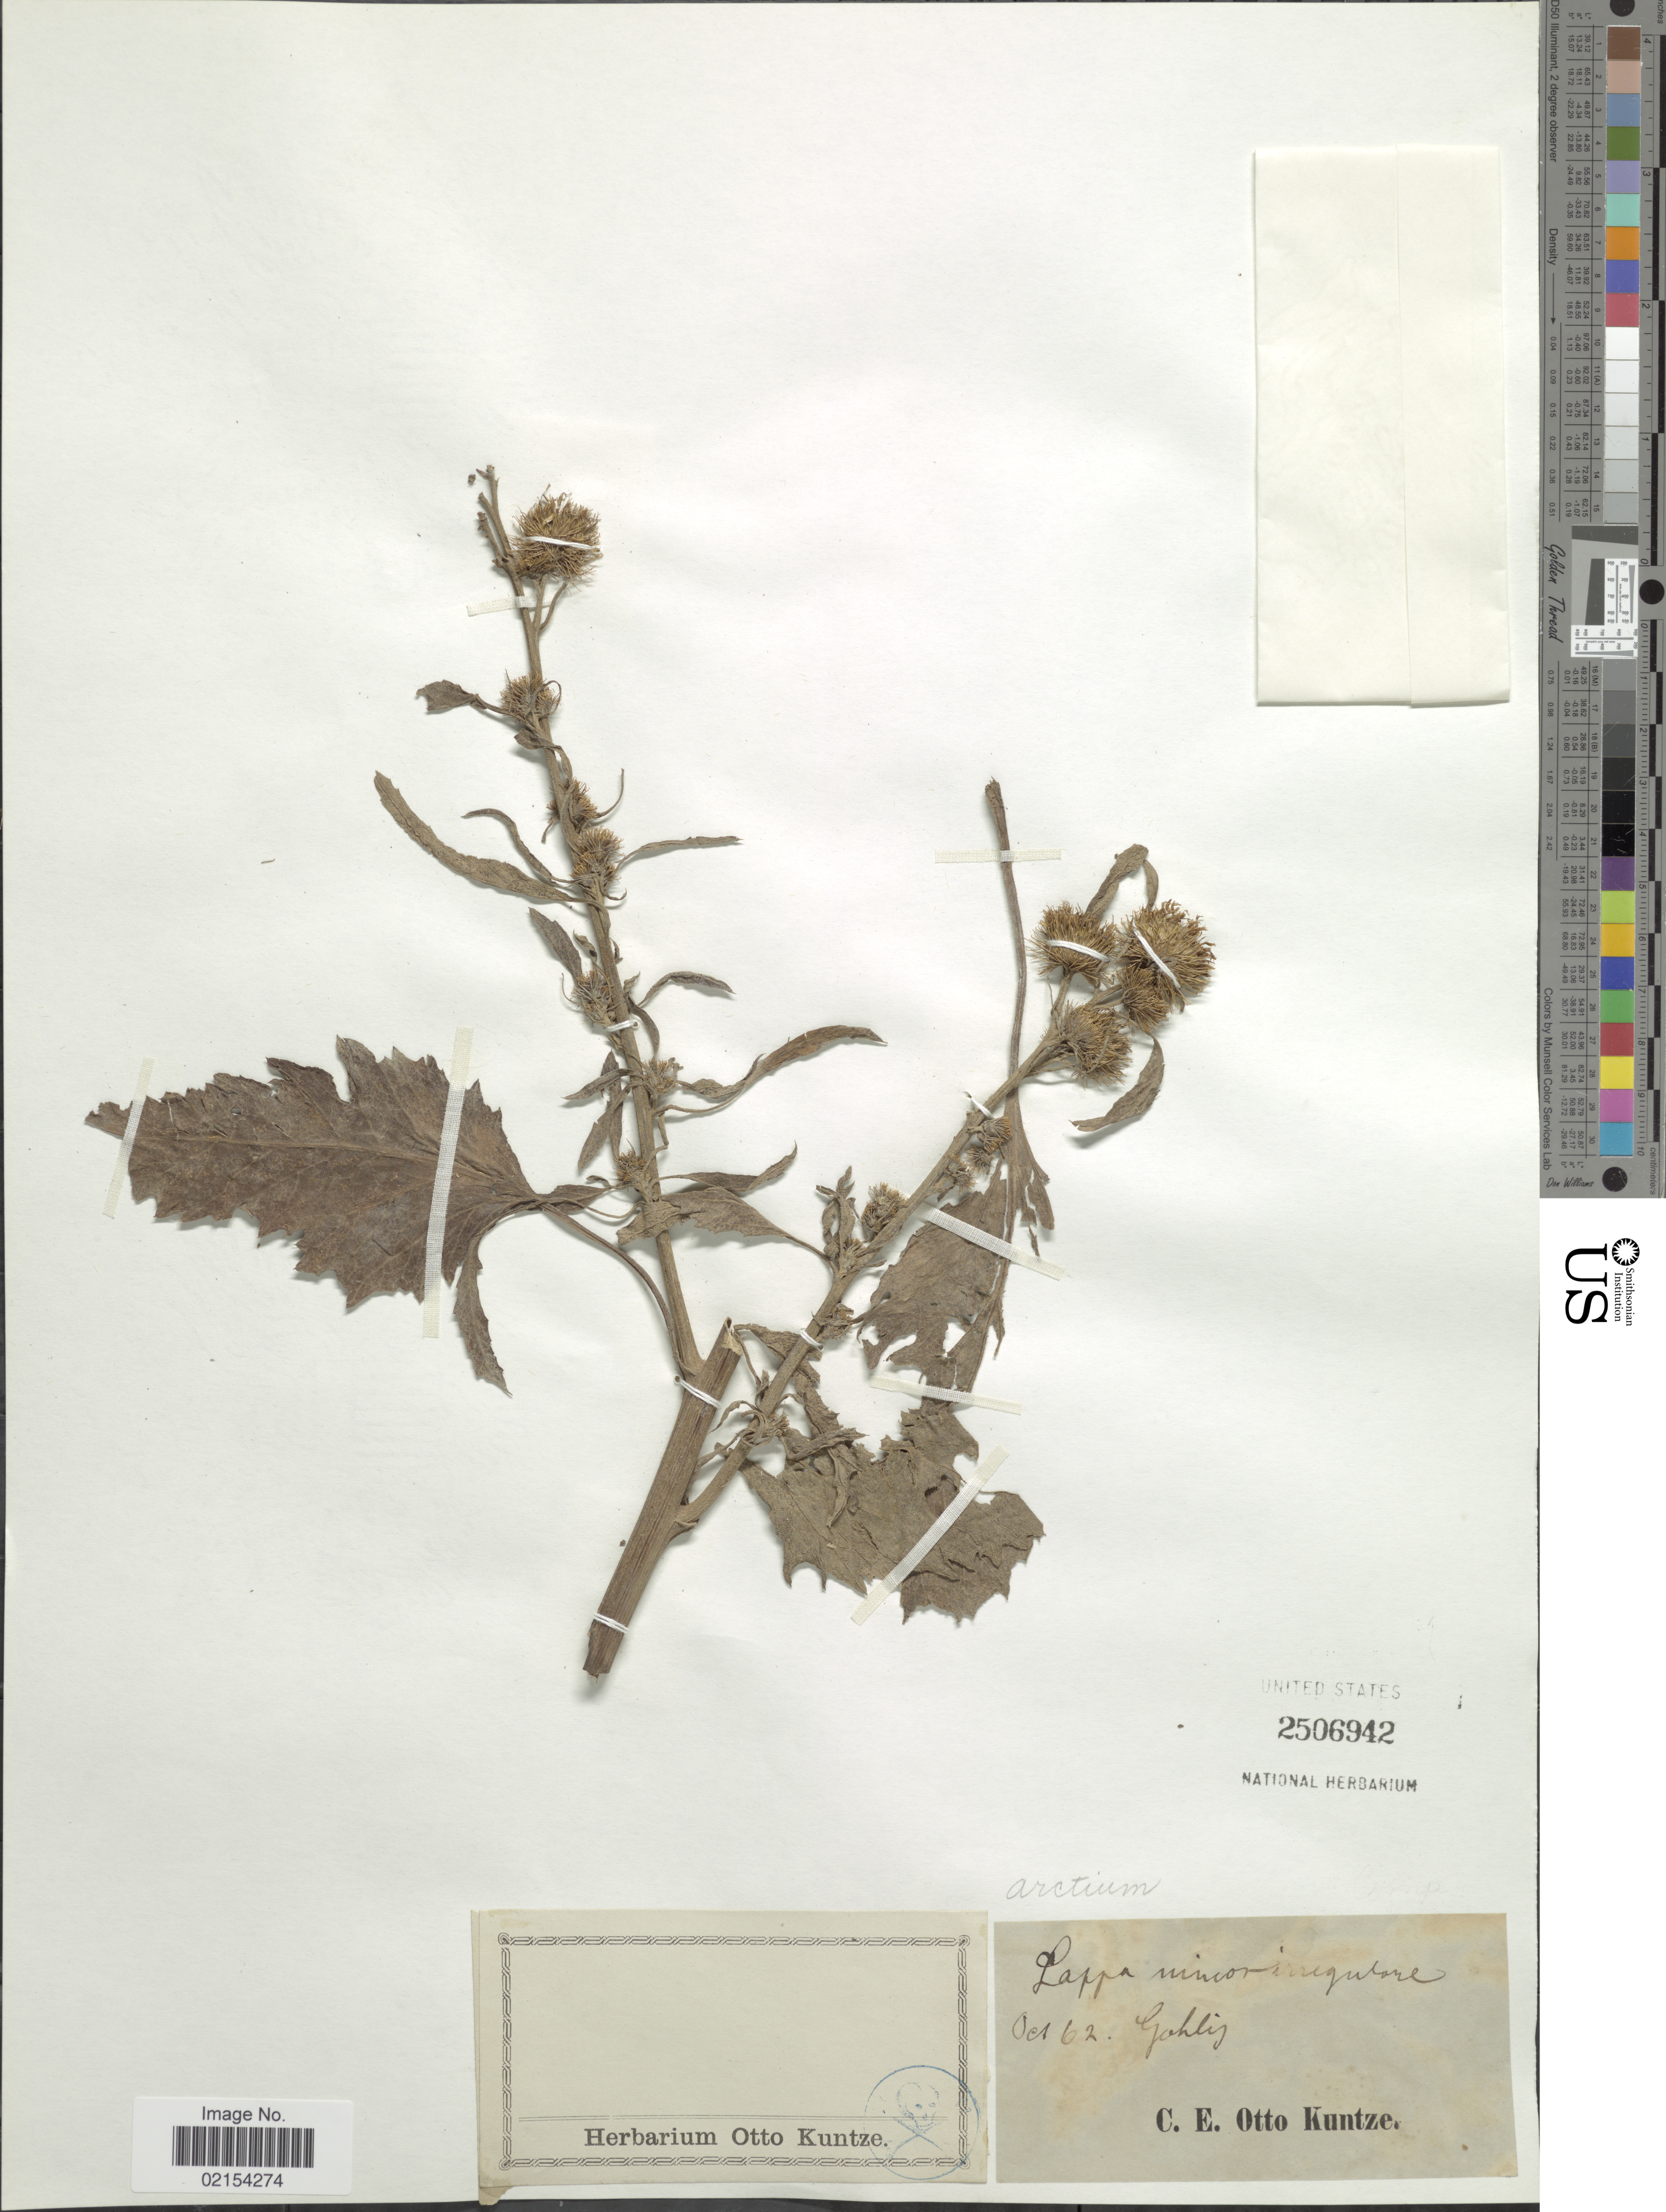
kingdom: Plantae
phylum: Tracheophyta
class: Magnoliopsida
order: Asterales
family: Asteraceae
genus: Arctium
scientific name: Arctium minus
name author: (Hill) Bernh.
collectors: C.E.O. Kuntze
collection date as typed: Transcribed d/m/y: /10/62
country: Germany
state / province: Sachsen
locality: Gohlis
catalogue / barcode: US 2506942